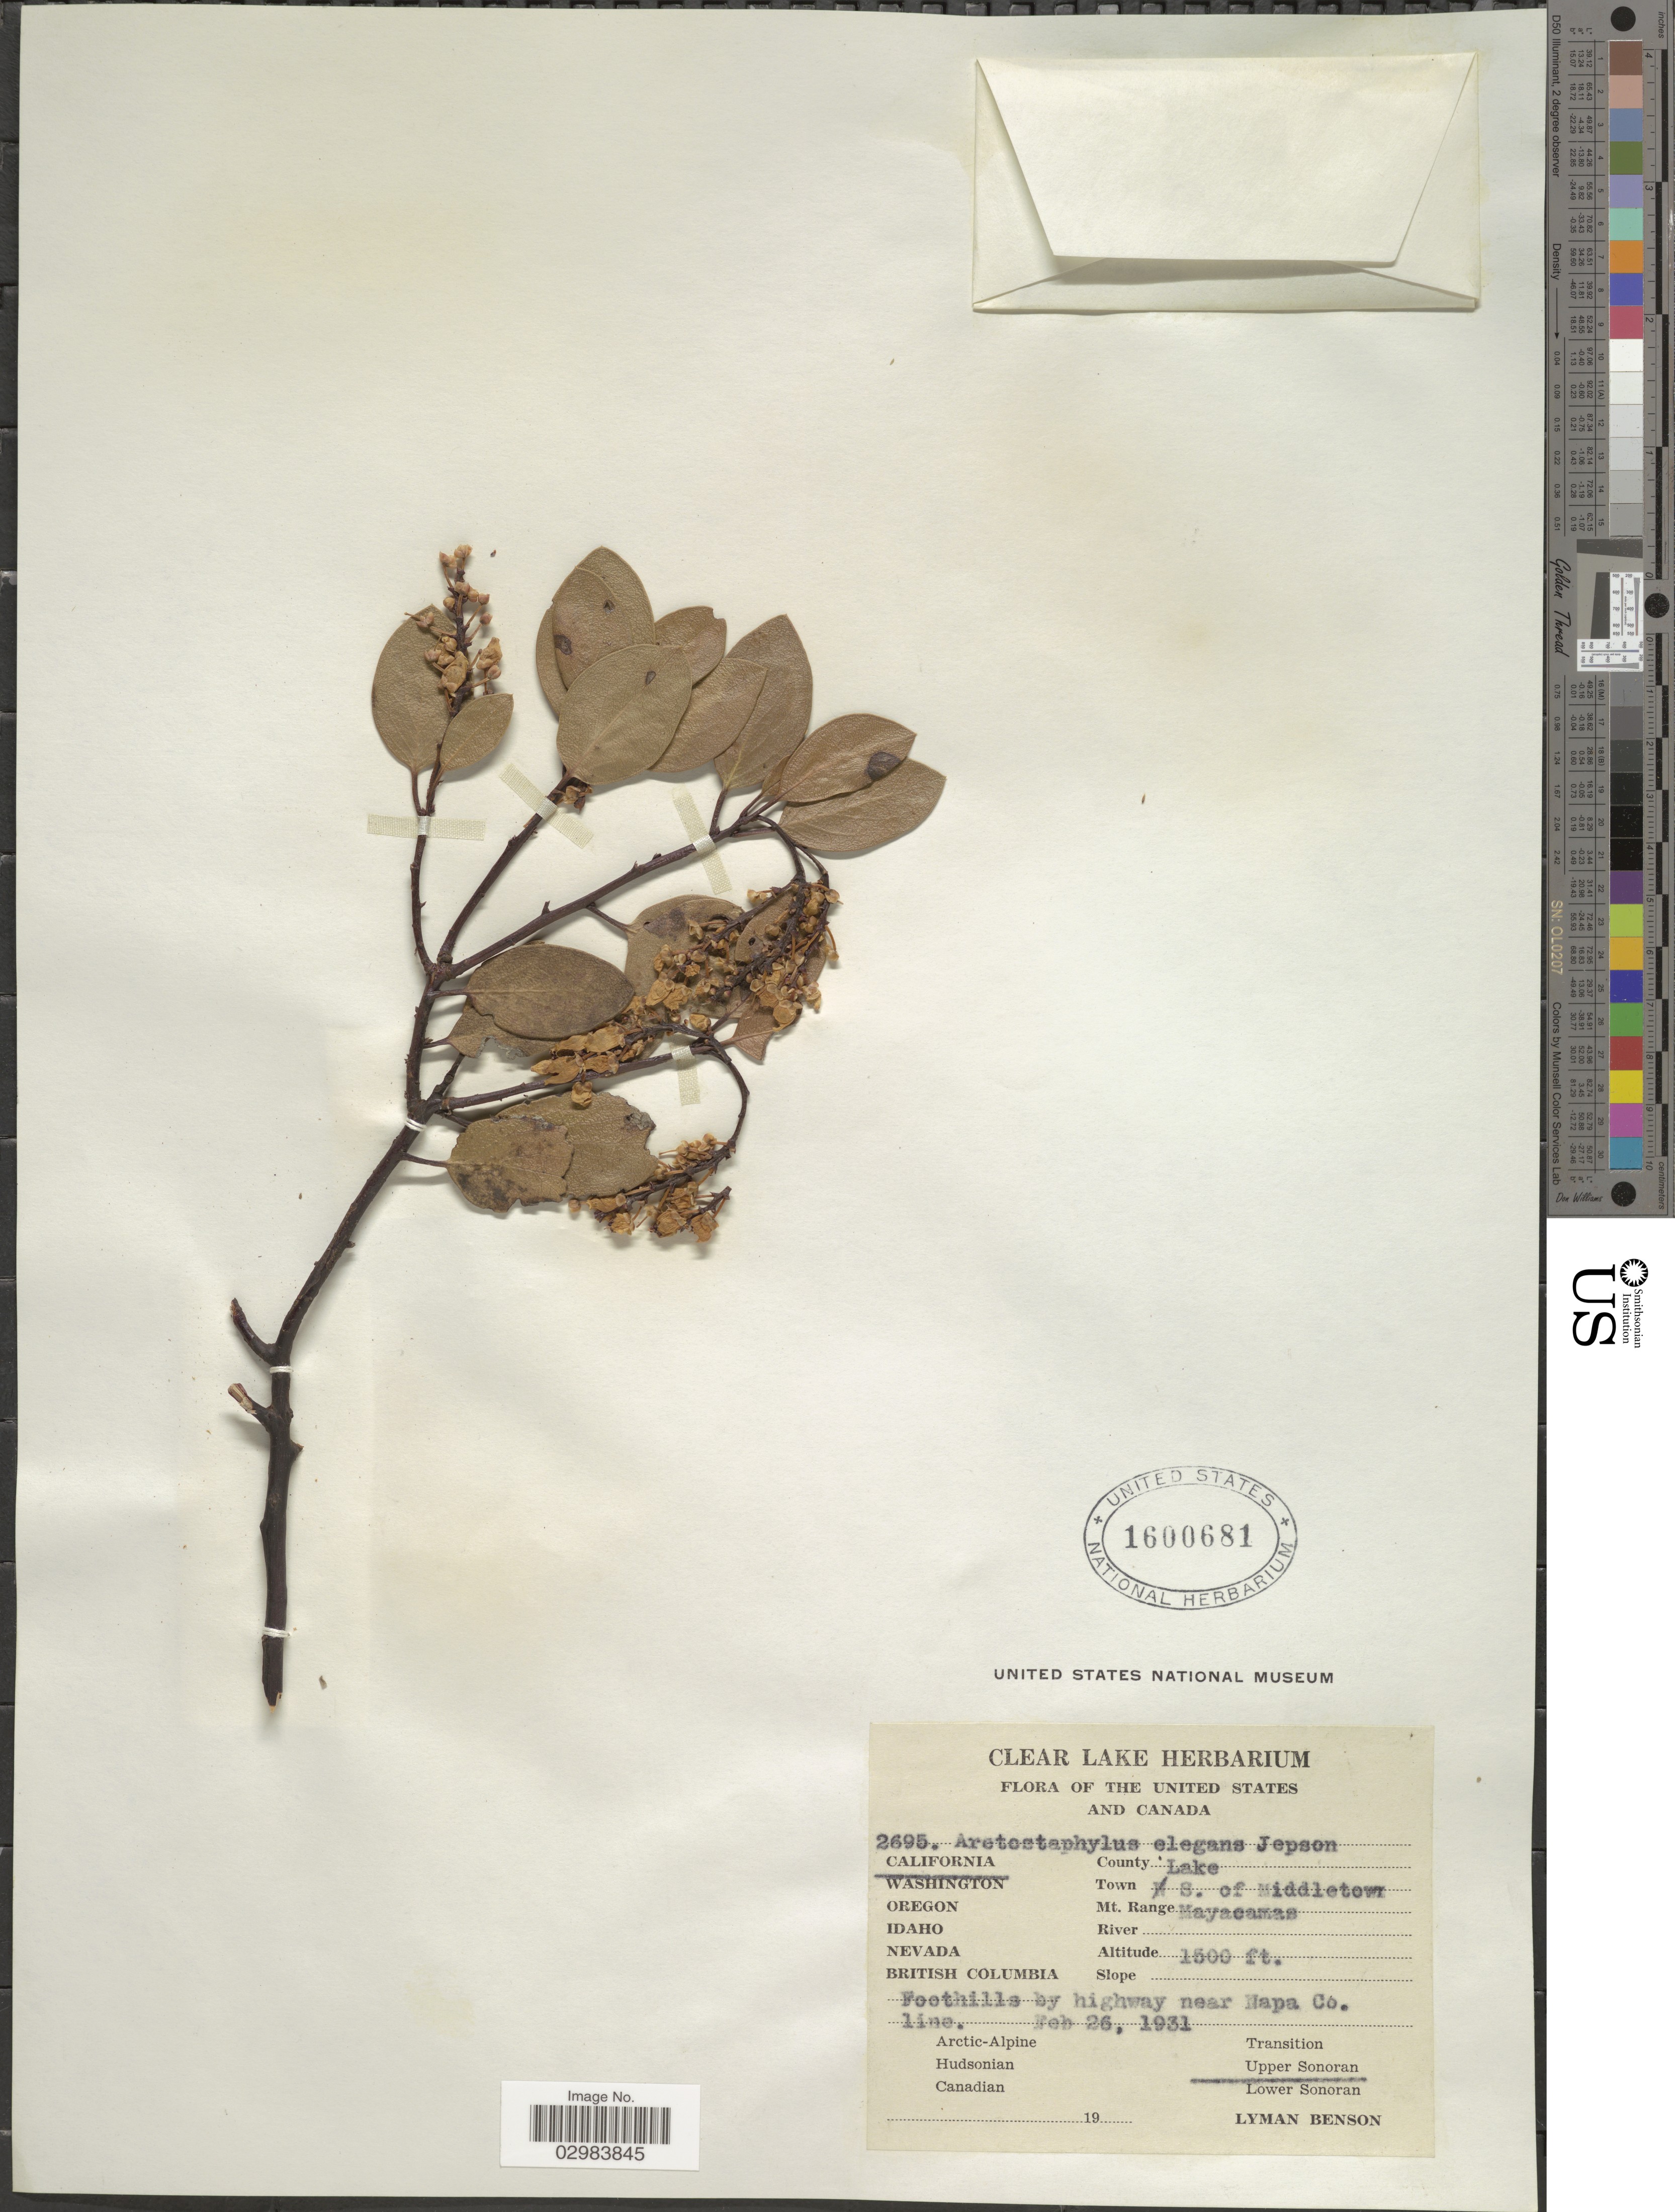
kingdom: Plantae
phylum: Tracheophyta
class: Magnoliopsida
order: Ericales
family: Ericaceae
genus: Arctostaphylos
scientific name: Arctostaphylos elegans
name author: Jeps.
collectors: L. D. Benson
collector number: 2695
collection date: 1931-02-26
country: United States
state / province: California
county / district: Lake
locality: County Lake, S. of Middletown, Mt. Range Mayacamas, Foothills by highway near Napa Co.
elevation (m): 457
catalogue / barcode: US 1600681